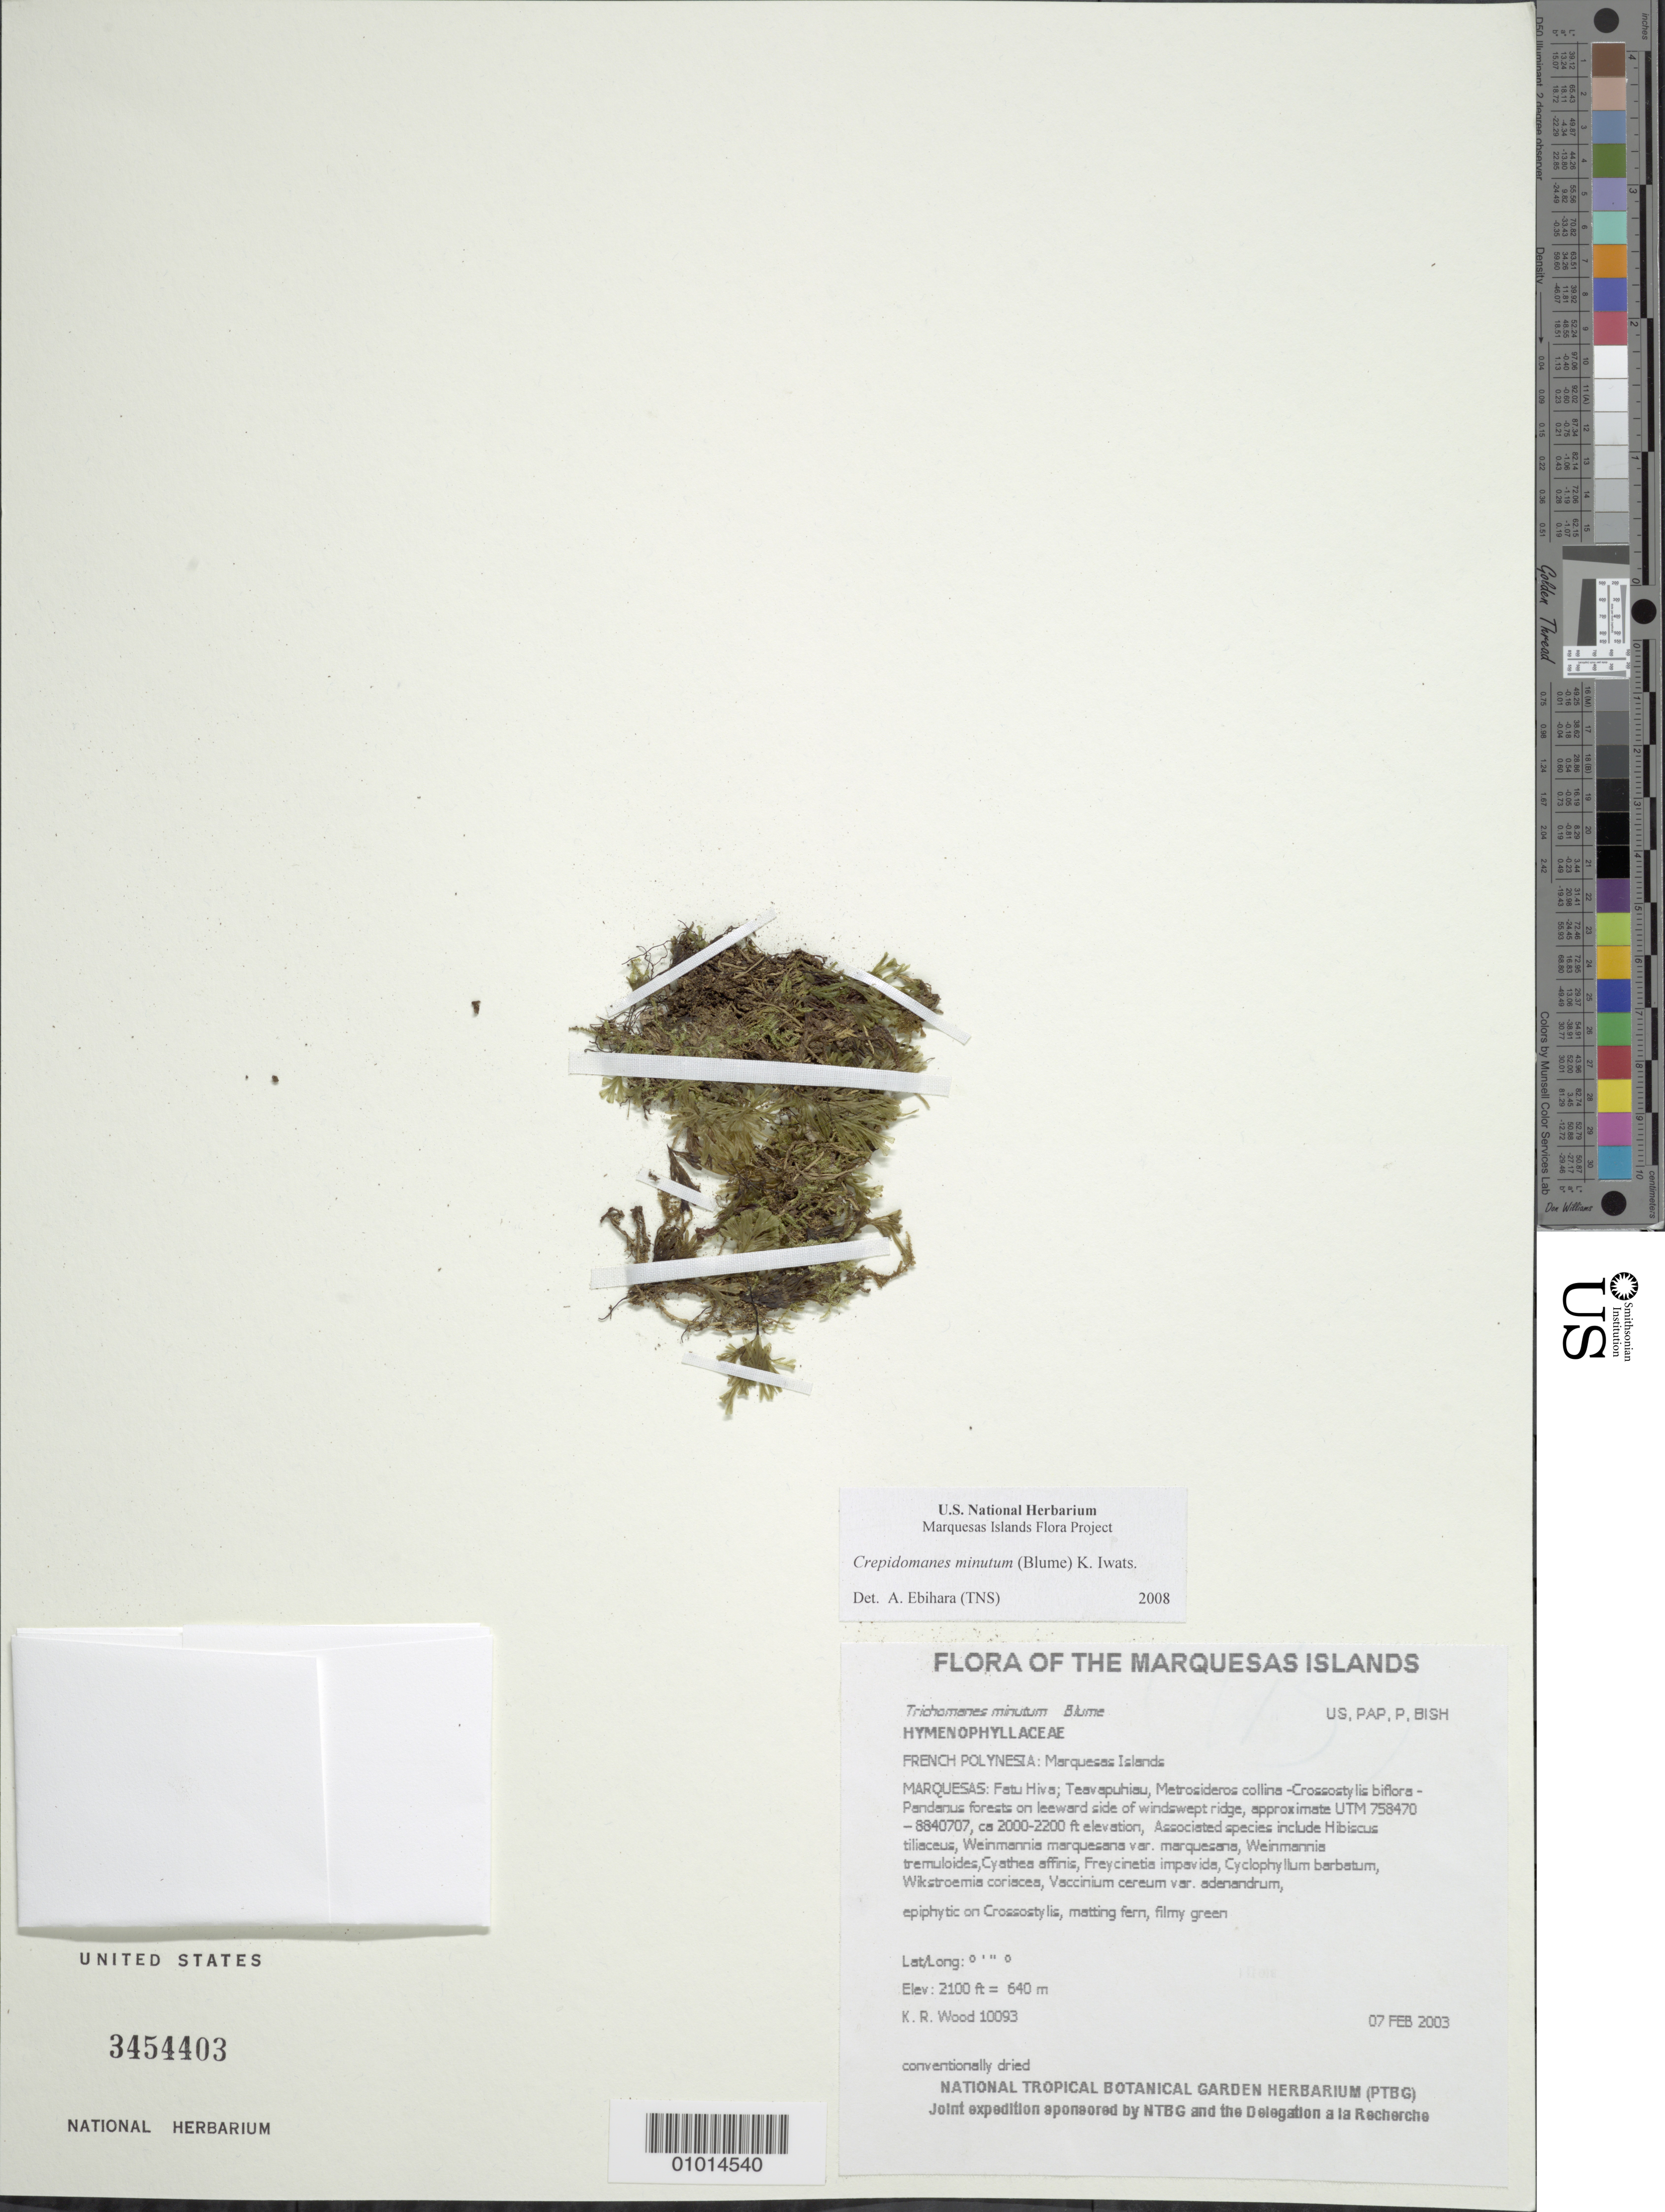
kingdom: Plantae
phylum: Tracheophyta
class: Polypodiopsida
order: Hymenophyllales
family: Hymenophyllaceae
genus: Crepidomanes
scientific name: Crepidomanes minutum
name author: (Blume) K. Iwats.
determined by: Ebihara, A.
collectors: K. R. Wood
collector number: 10093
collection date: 2003-02-07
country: French Polynesia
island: Fatu Hiva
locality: Teavapuhiau, Metrosideros collina -Crossostylis biflora -Pandanus forests on leeward side of windswept ridge, approximate UTM 758470 - 8840707, ca 2000-2200 ft elevation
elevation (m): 640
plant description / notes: The main threats to this ecosystem include habitat degradation and destruction by feral pigs, catastrophic extinction through environmental events, predation by rats that eat seeds, competition with non-native plant taxa such as Ocimum gratissimum, Morind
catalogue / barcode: US 3454403